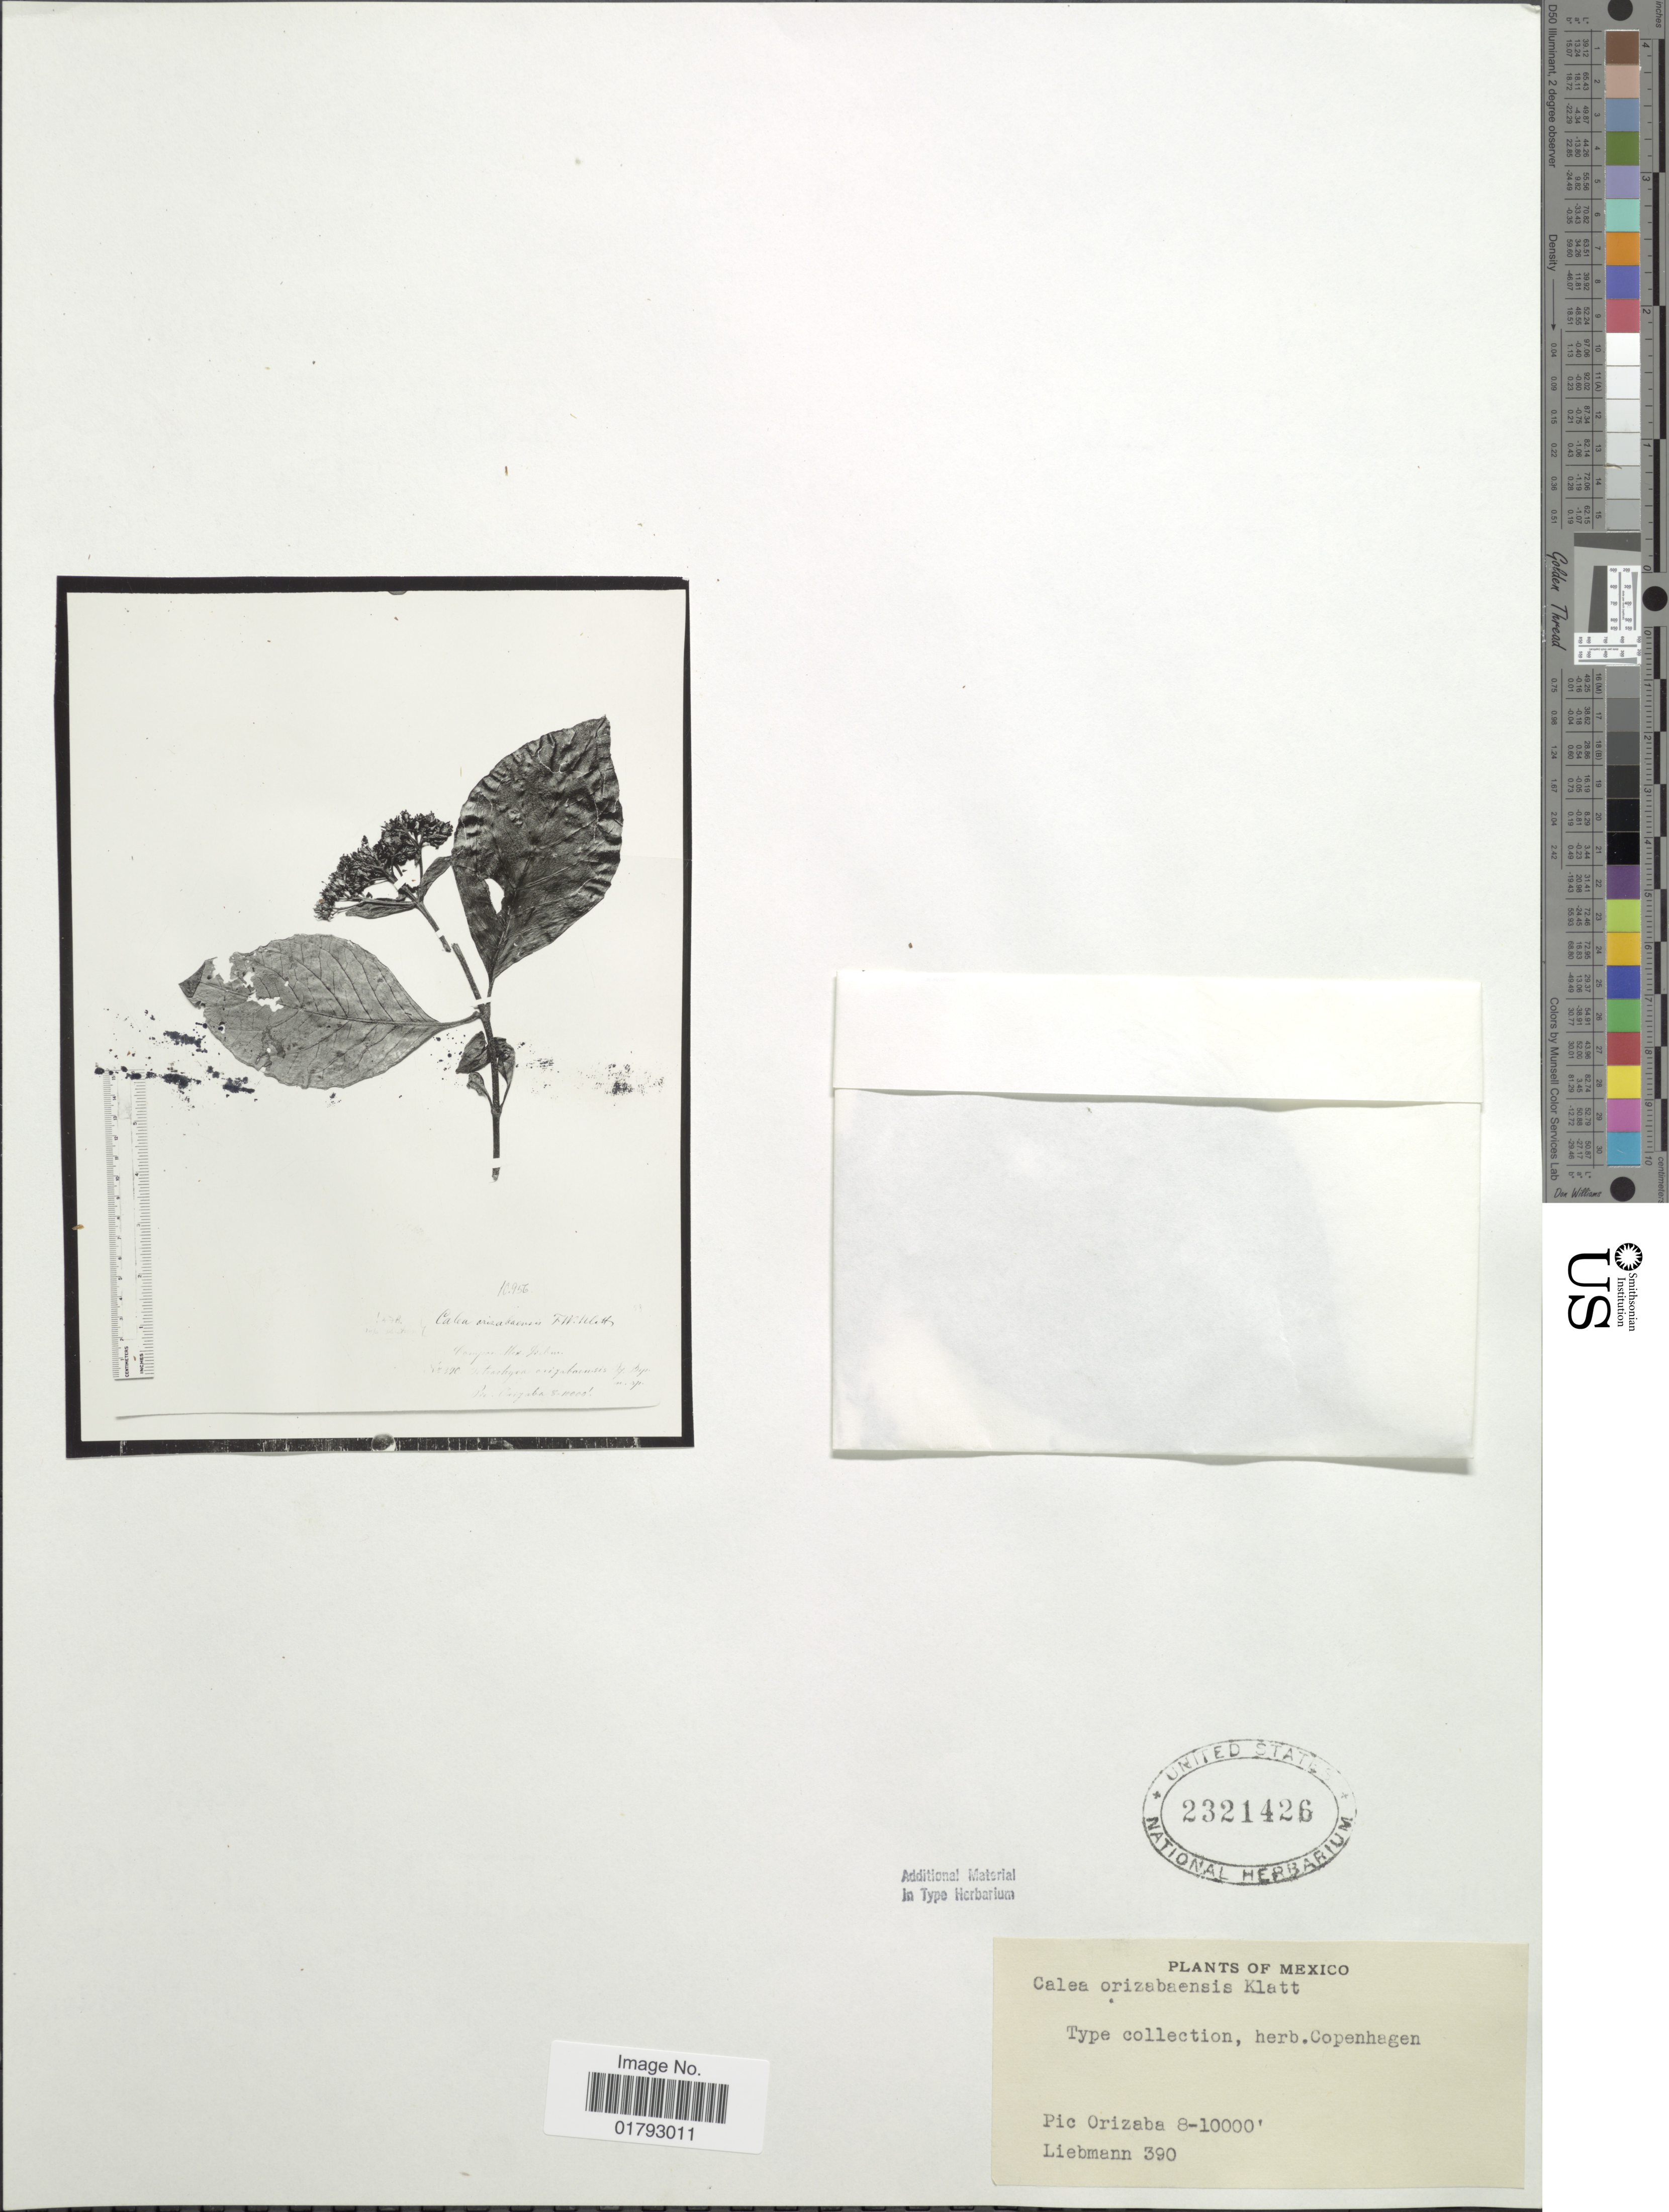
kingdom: Plantae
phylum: Tracheophyta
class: Magnoliopsida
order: Asterales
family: Asteraceae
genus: Tetrachyron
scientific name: Tetrachyron orizabensis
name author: (Klatt) Wussow &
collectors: Liebmann, --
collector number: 390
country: Mexico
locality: Pic Orizaba.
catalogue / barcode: US 2321426